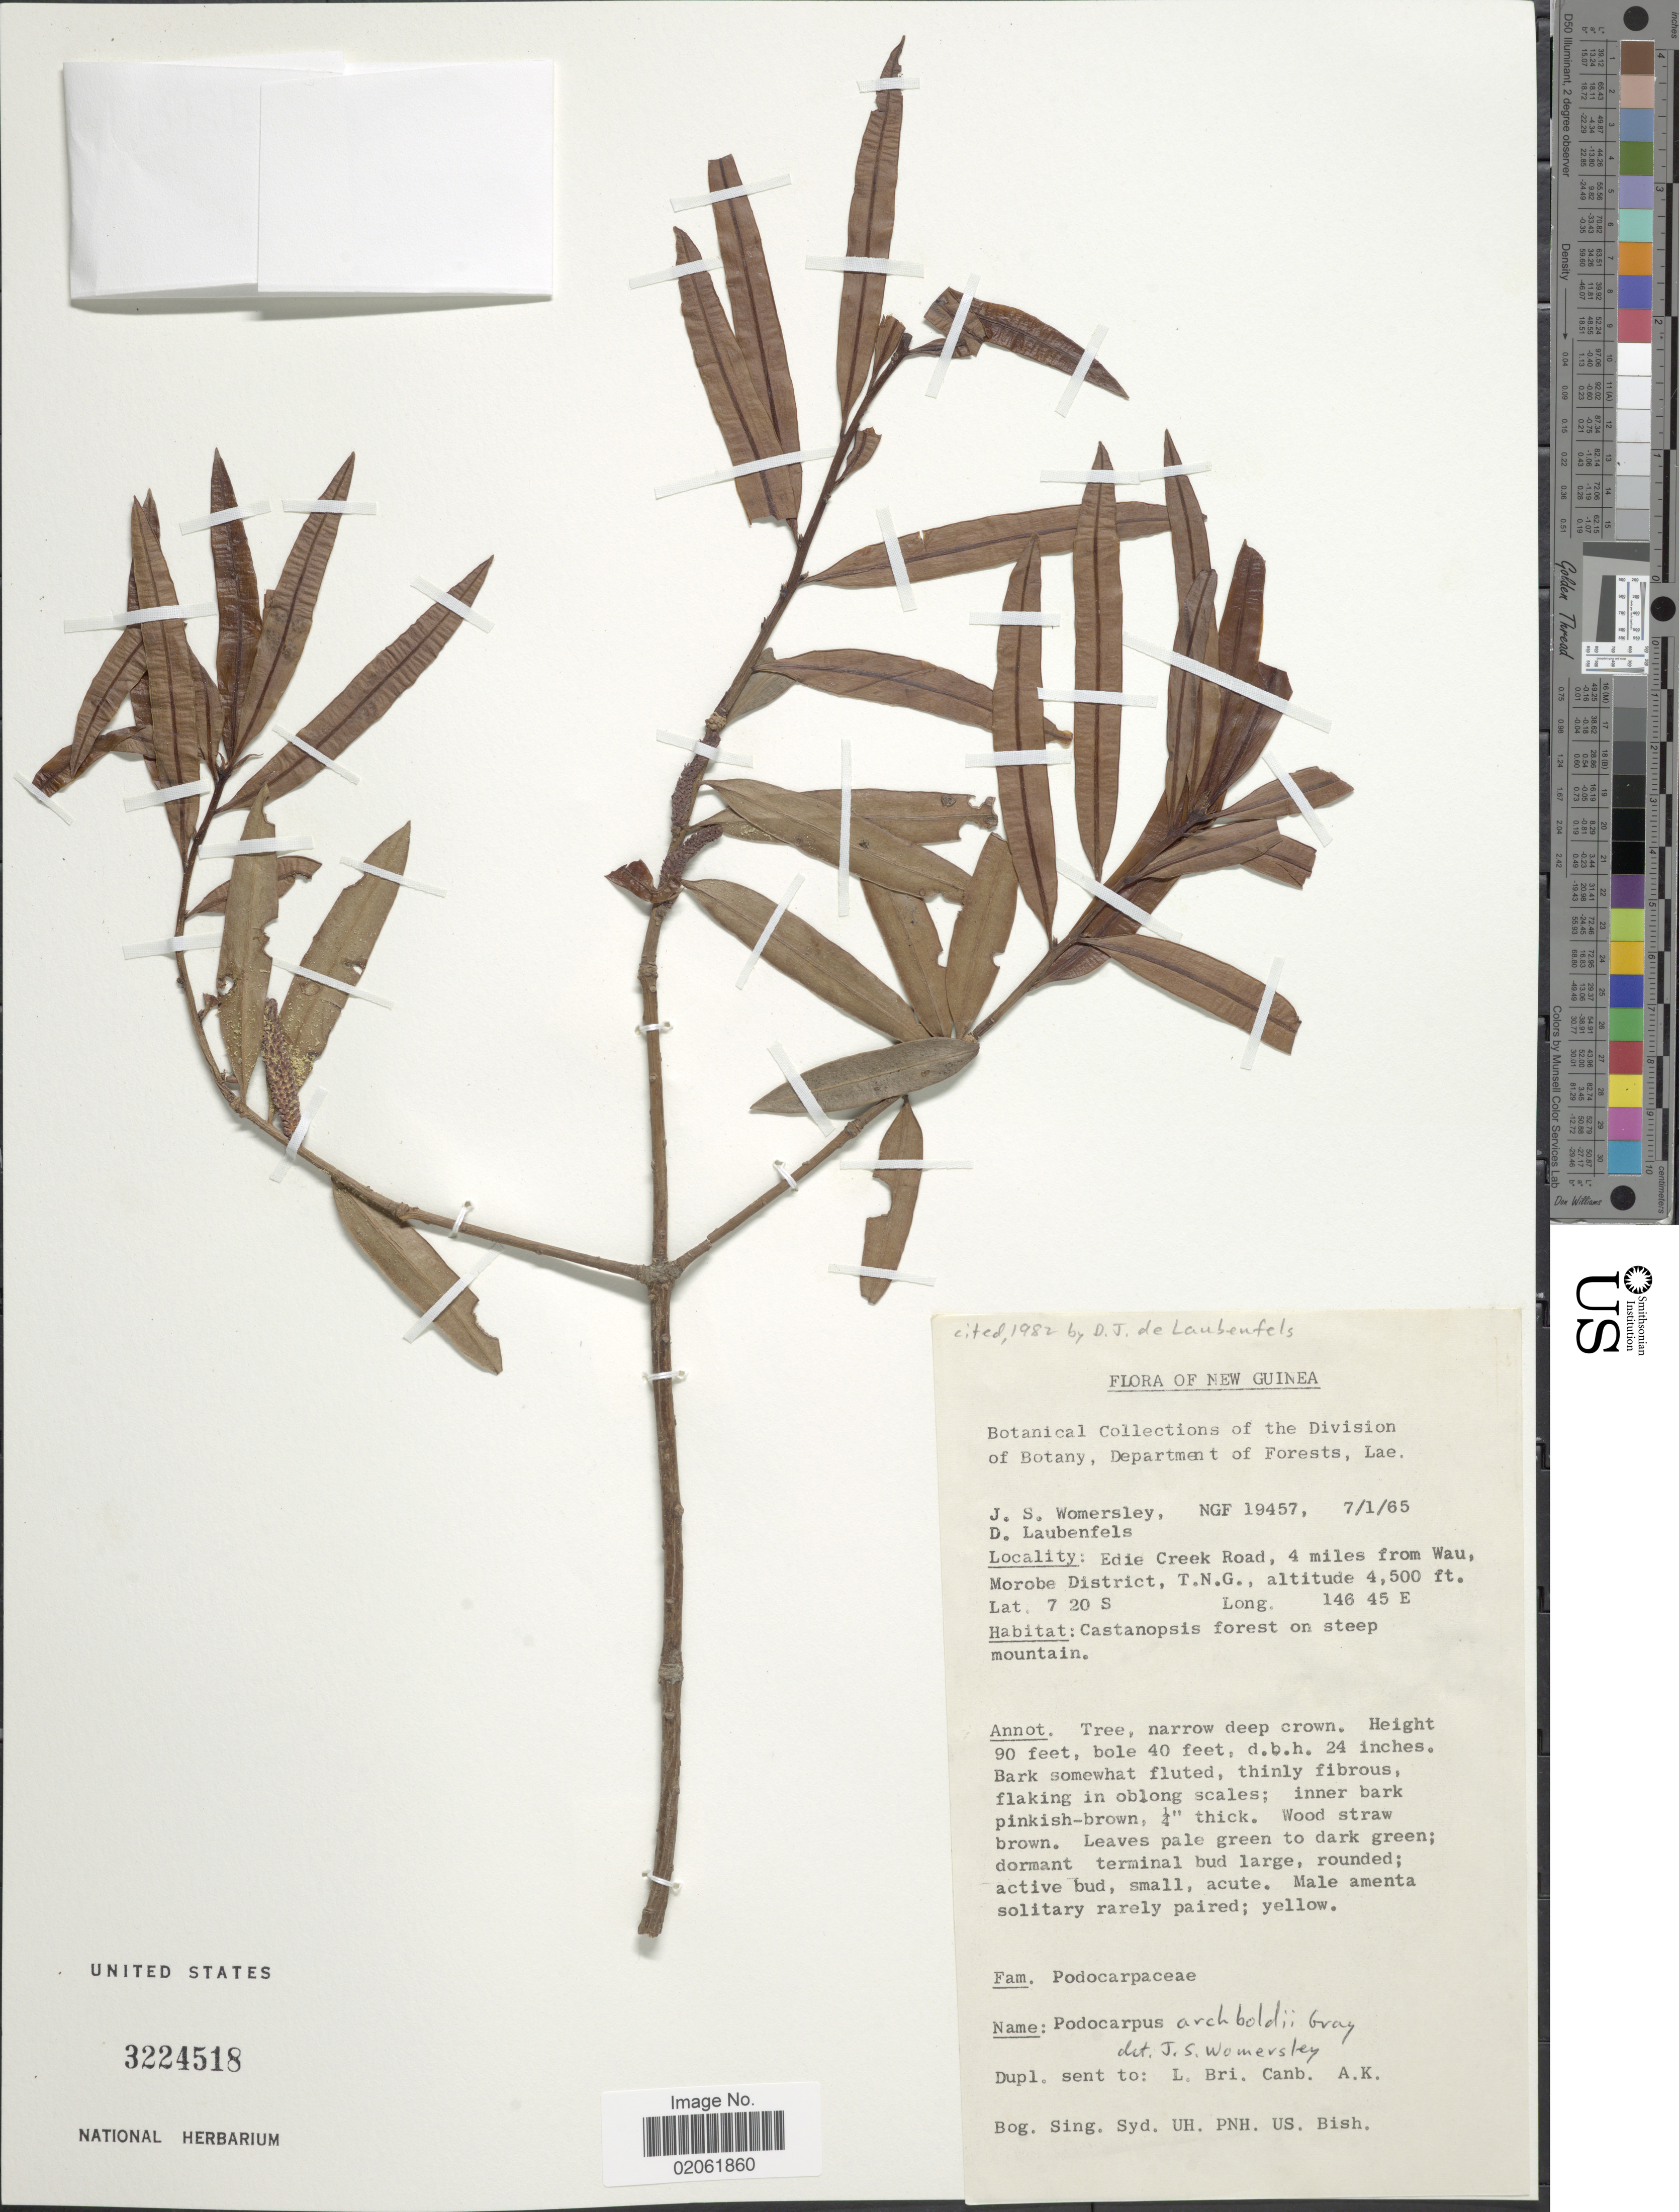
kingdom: Plantae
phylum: Tracheophyta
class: Pinopsida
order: Pinales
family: Podocarpaceae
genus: Podocarpus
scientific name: Podocarpus archboldii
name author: N.E. Gray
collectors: J. S. Womersley & D. J. de Laubenfels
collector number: NGF19457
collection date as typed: Transcribed d/m/y: 7/1/65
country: Papua New Guinea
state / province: Morobe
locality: Edie Creek Road, 4 miles from Wau Morobe District, T.N.G.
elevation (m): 1372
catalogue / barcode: US 3224518